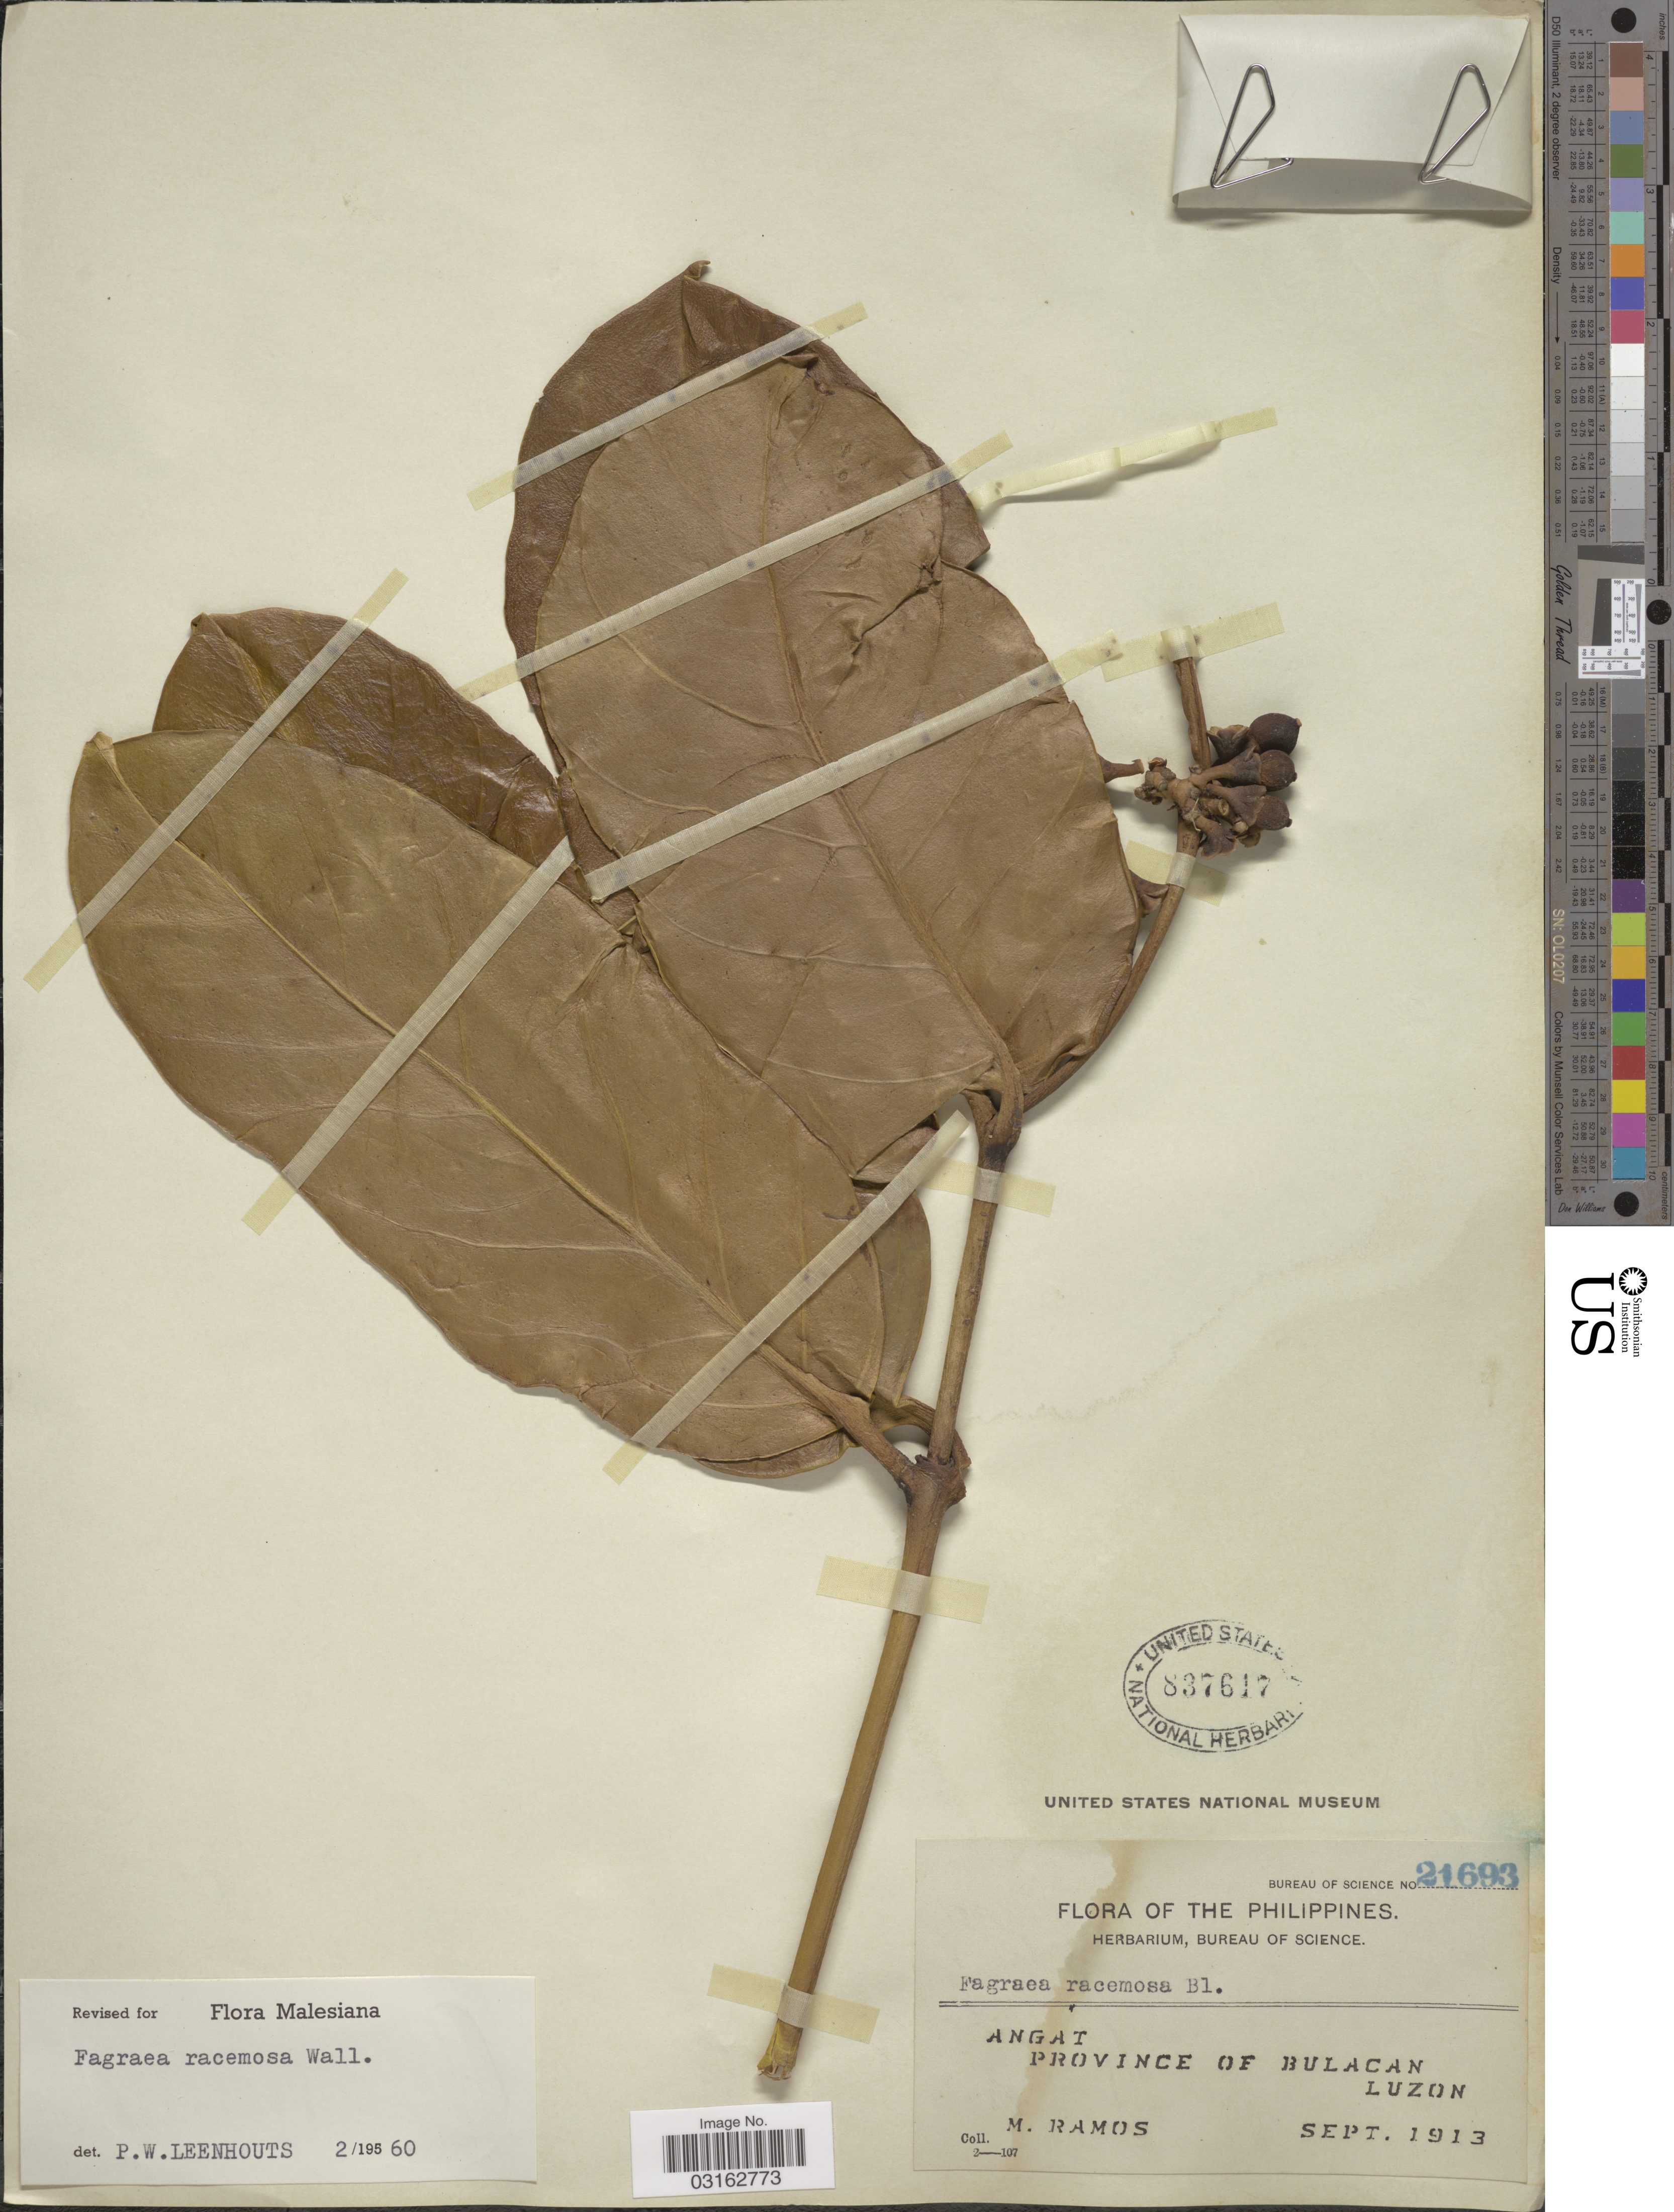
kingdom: Plantae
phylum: Tracheophyta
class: Magnoliopsida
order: Gentianales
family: Gentianaceae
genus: Fagraea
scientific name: Fagraea racemosa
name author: Jack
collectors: M. Ramos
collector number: Bureau of Science 21693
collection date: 1913-09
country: Philippines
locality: Angat, Province of Bulacan, Luzon.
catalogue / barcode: US 837617